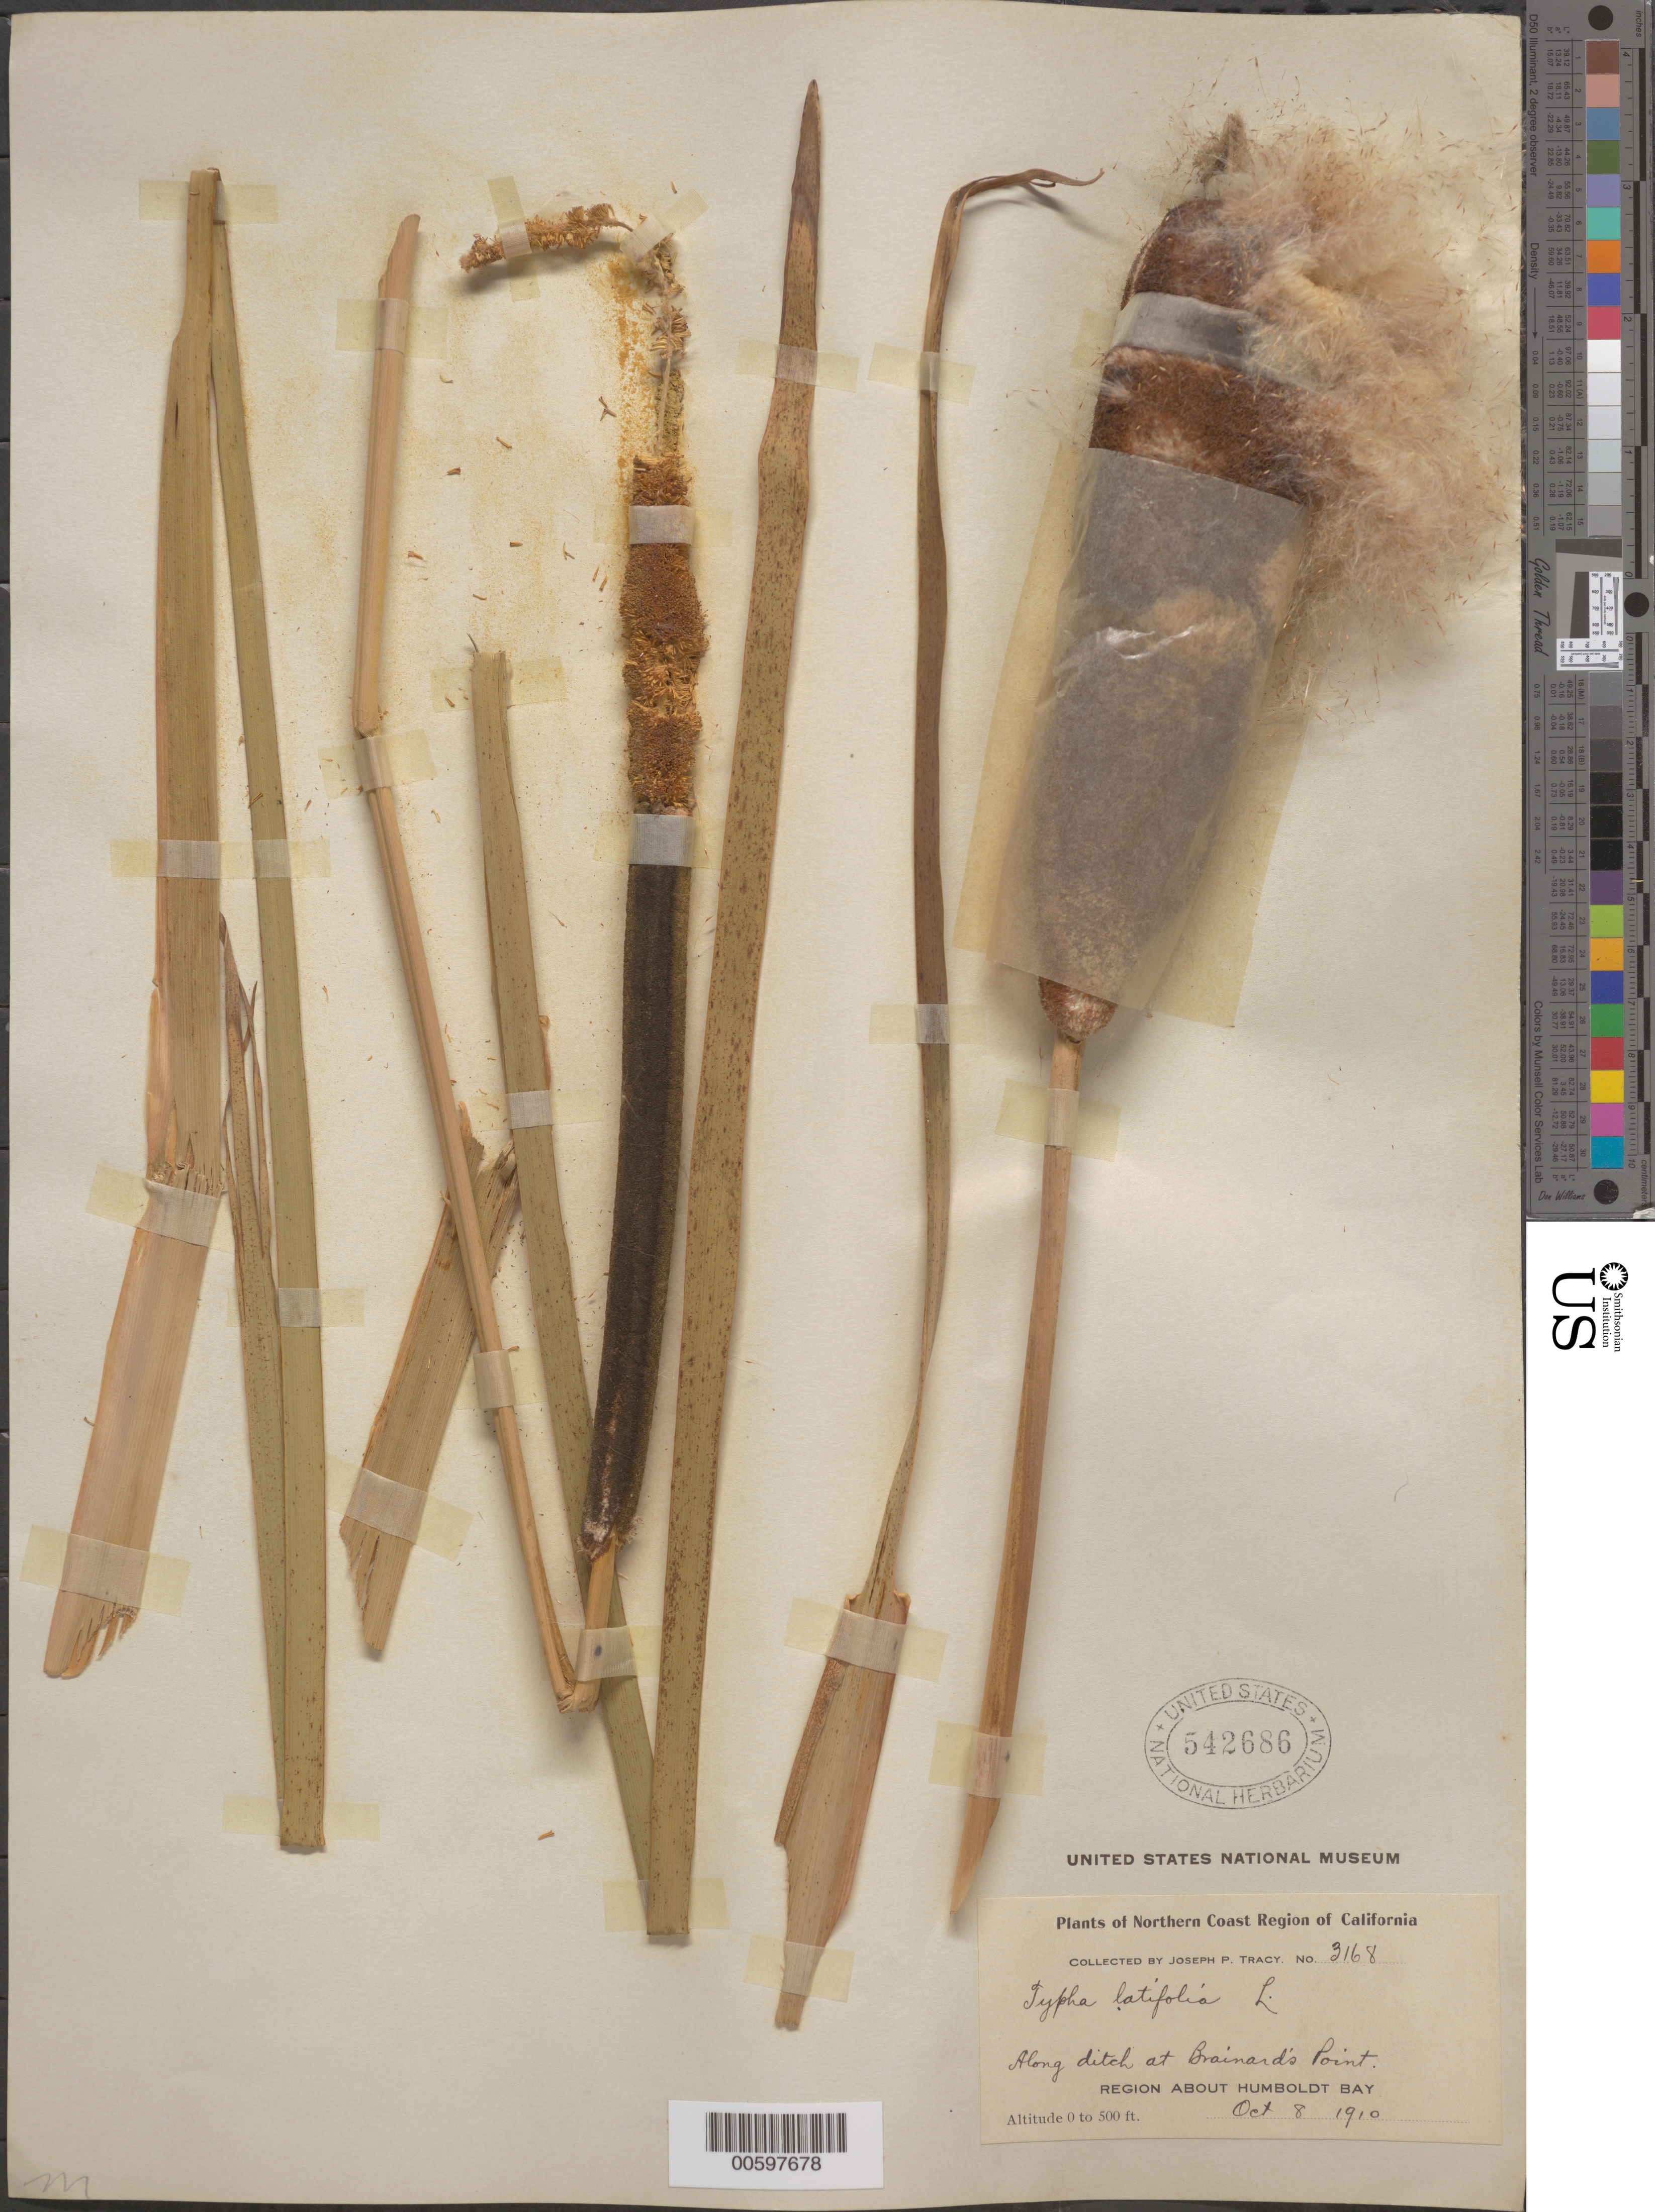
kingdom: Plantae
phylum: Tracheophyta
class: Liliopsida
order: Poales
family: Typhaceae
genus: Typha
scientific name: Typha latifolia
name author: L.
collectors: J. Tracy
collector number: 3168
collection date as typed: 08 Oct 1910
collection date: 1910-10-08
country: United States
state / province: California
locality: Brainard's Point, Humboldt Bay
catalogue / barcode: US 542686